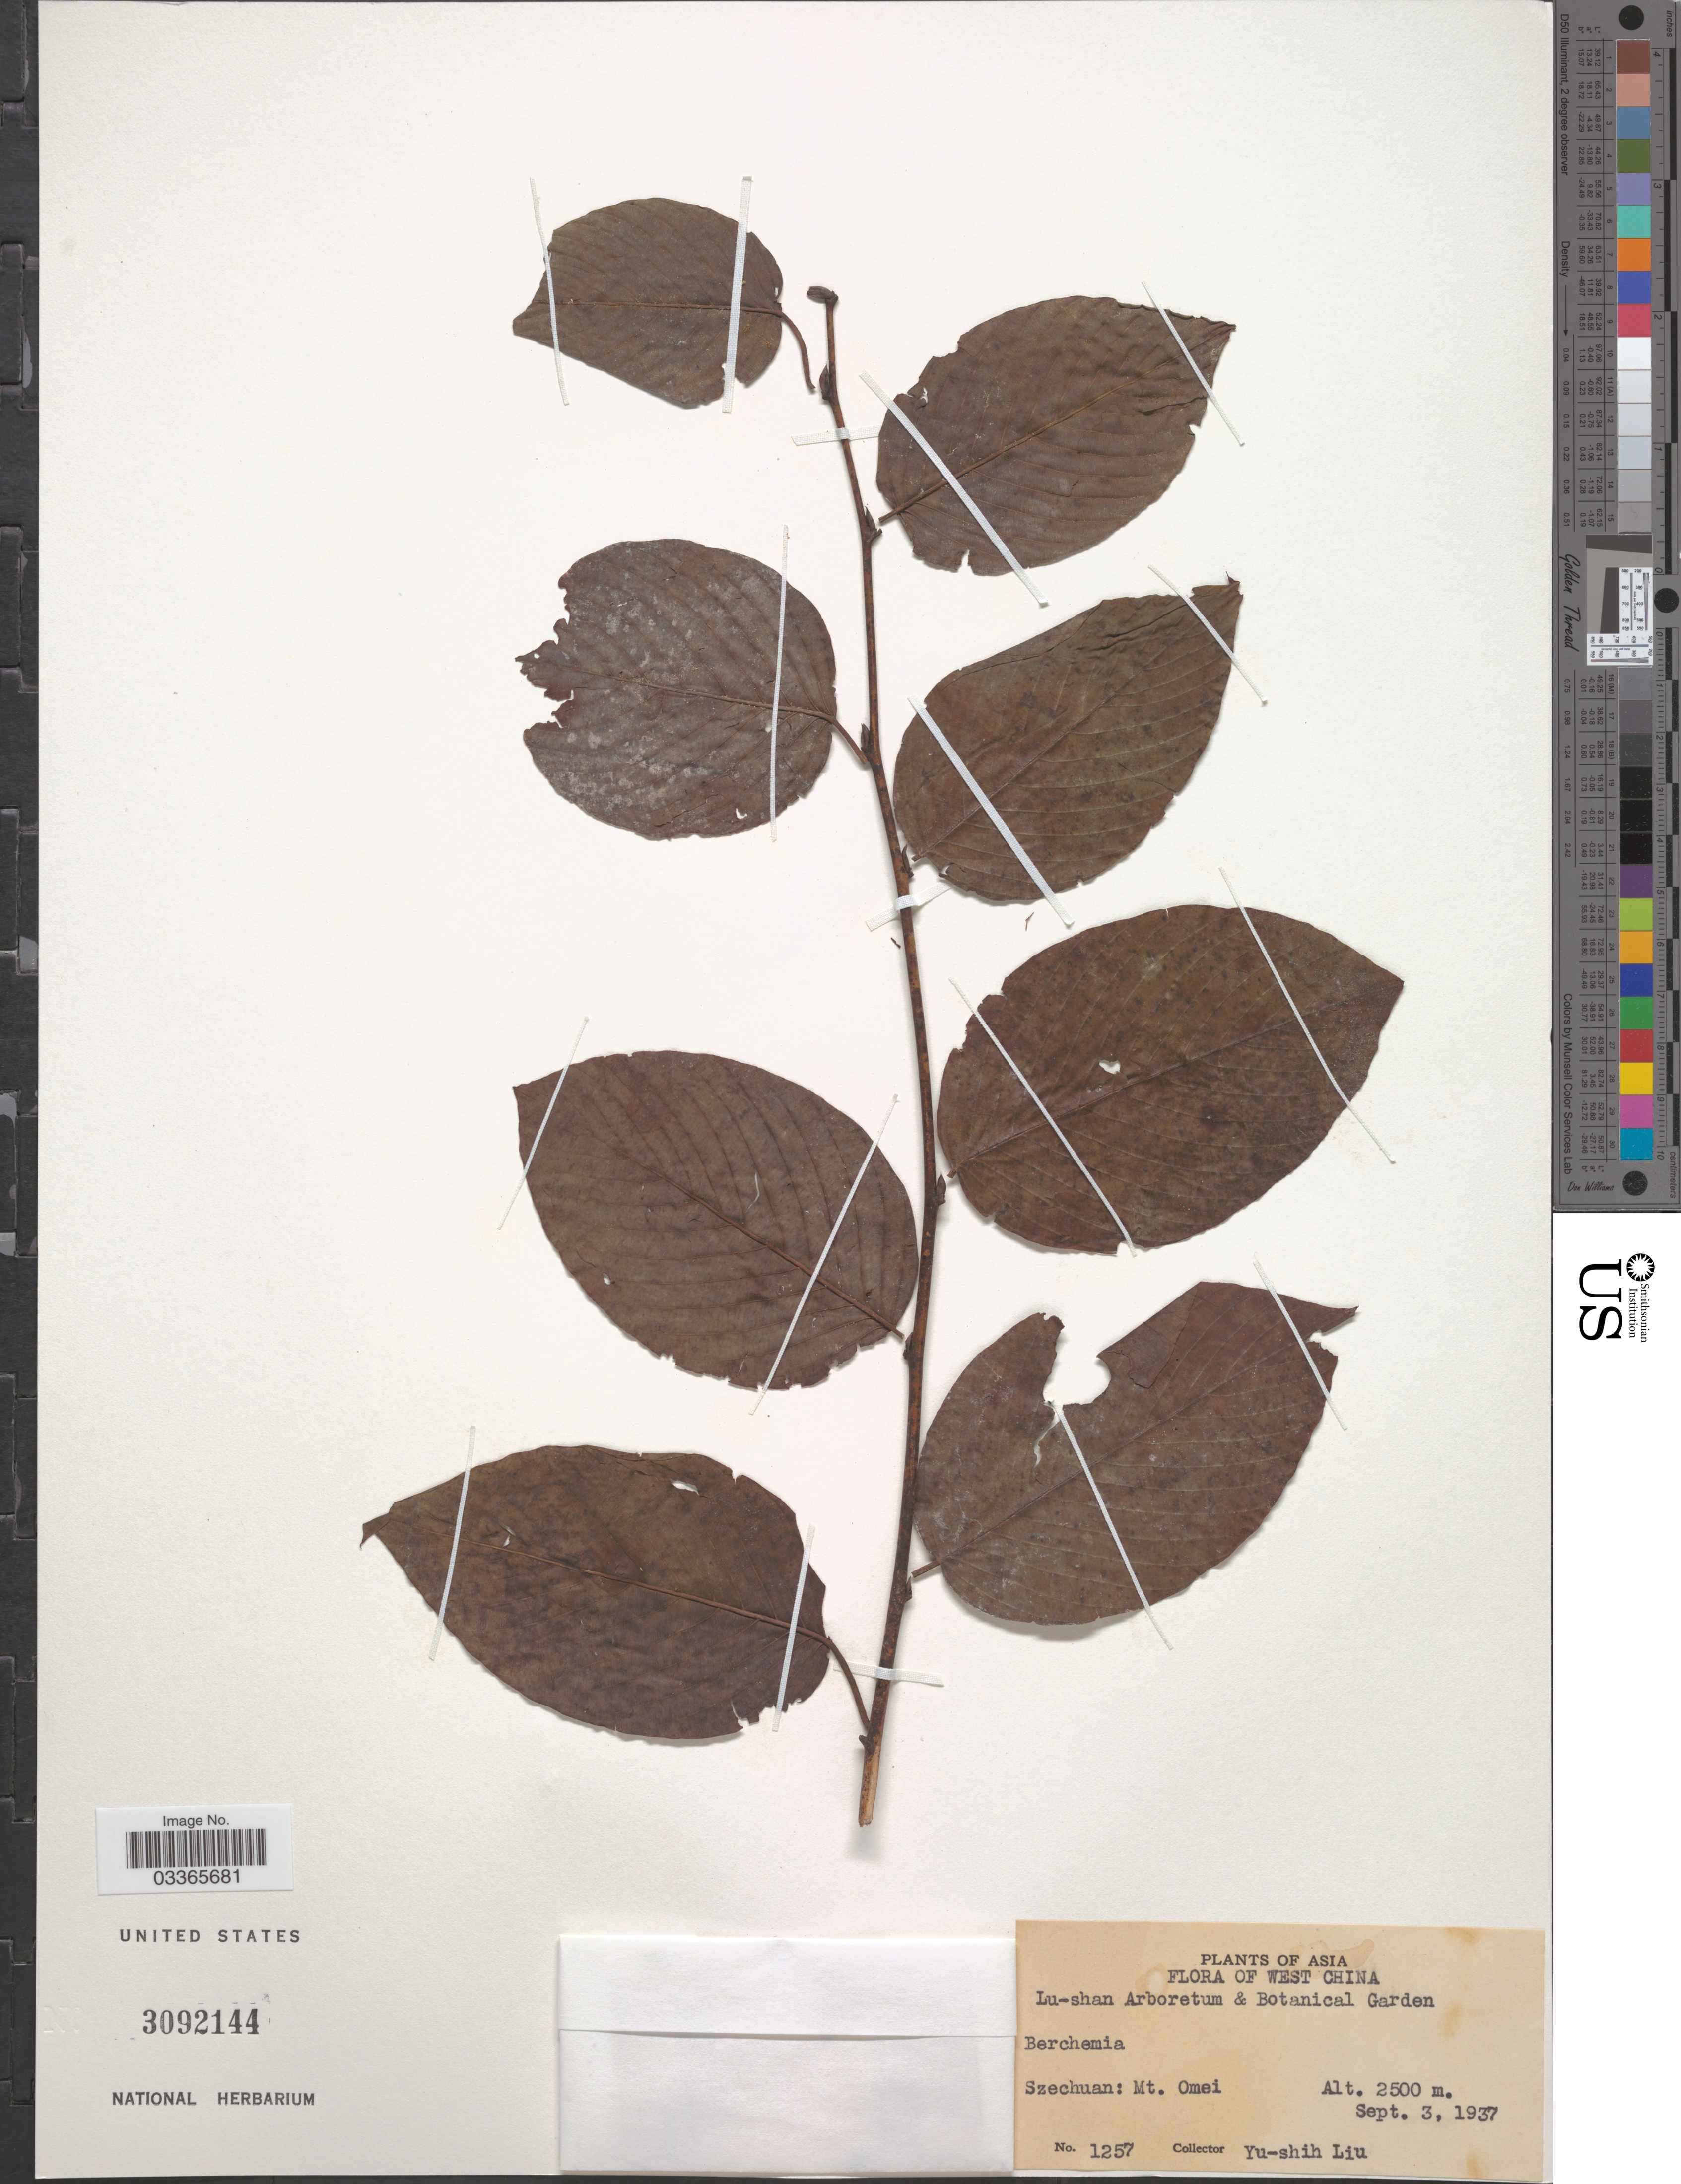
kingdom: Plantae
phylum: Tracheophyta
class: Magnoliopsida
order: Rosales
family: Rhamnaceae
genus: Berchemia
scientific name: Berchemia sp.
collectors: Y.-S. Liu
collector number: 1257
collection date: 1937-09-03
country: China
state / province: Sichuan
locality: West China, Szechuan: Mt. Omei.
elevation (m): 2500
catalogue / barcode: US 3092144